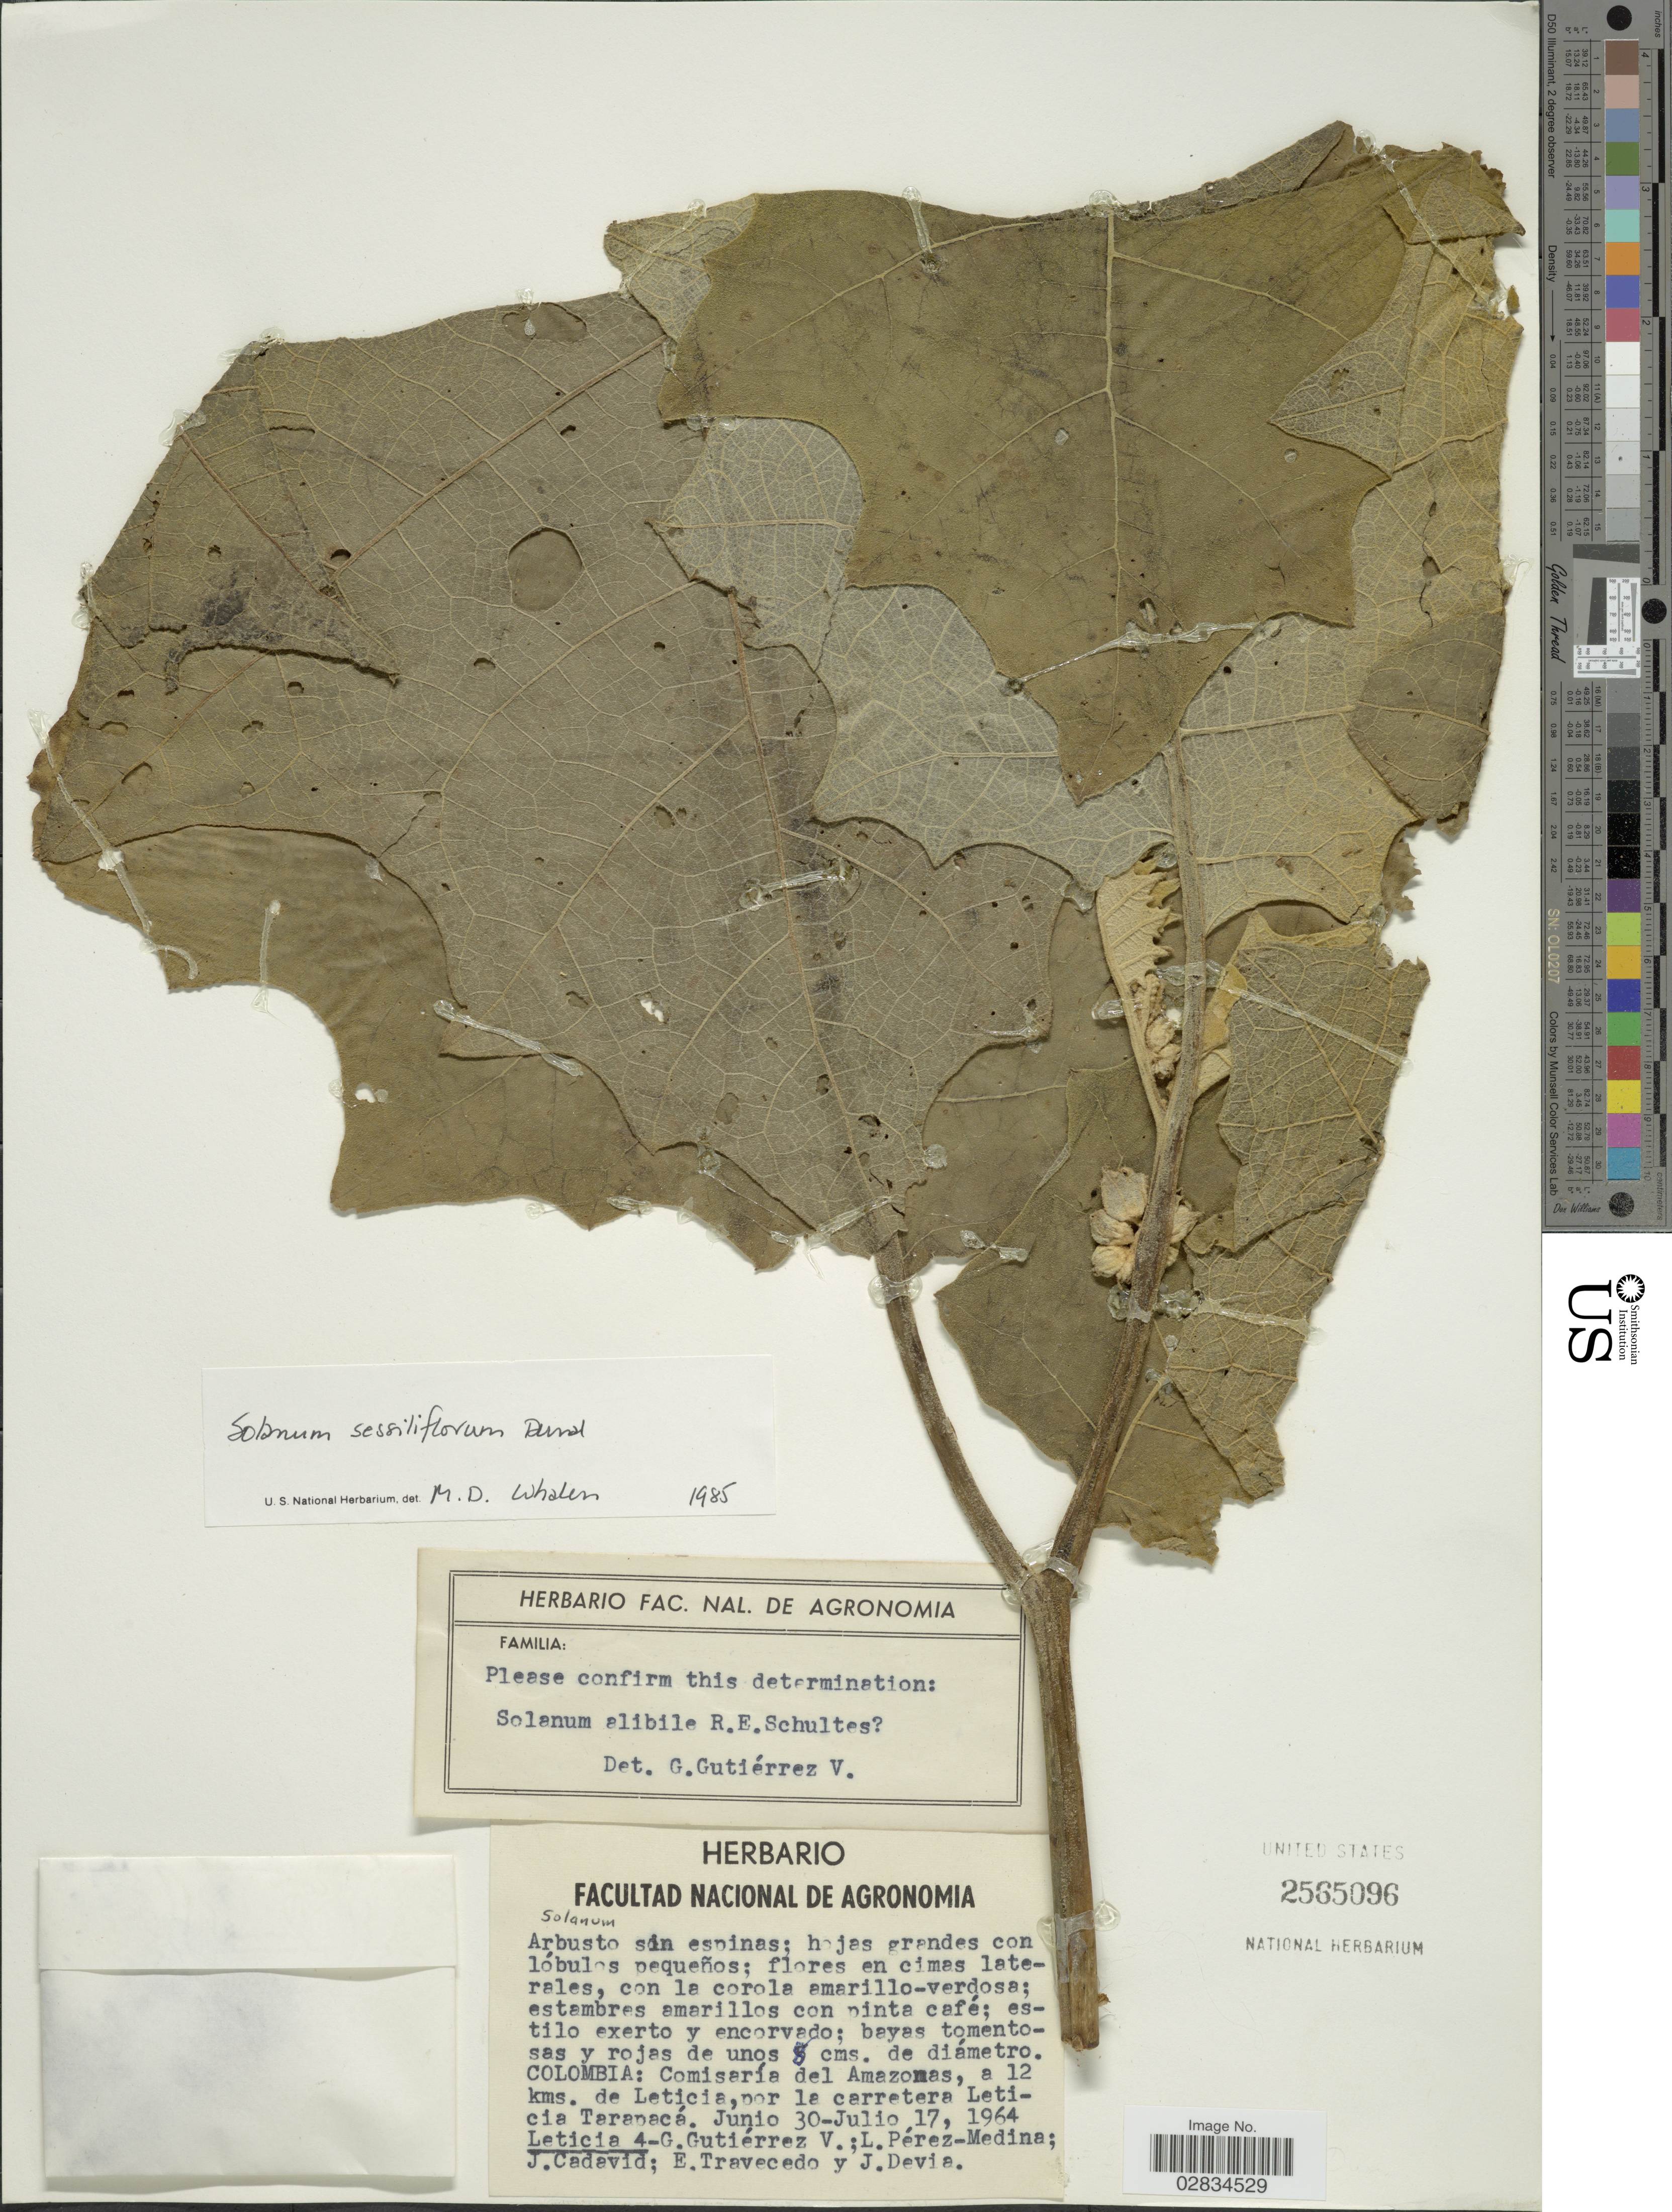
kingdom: Plantae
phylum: Tracheophyta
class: Magnoliopsida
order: Solanales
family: Solanaceae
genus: Solanum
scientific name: Solanum sessiliflorum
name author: Dunal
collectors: Leticia, G. Gutiérrez V., L. Pérez-Medina, J. Cadavid & et al.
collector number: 4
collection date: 1964-06-30/1964-07-17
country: Colombia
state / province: Amazônas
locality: Comisaría del Amazonas, a 12 kms. de Leticia, por la carretera Leticia Tarapacá.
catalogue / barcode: US 2565096